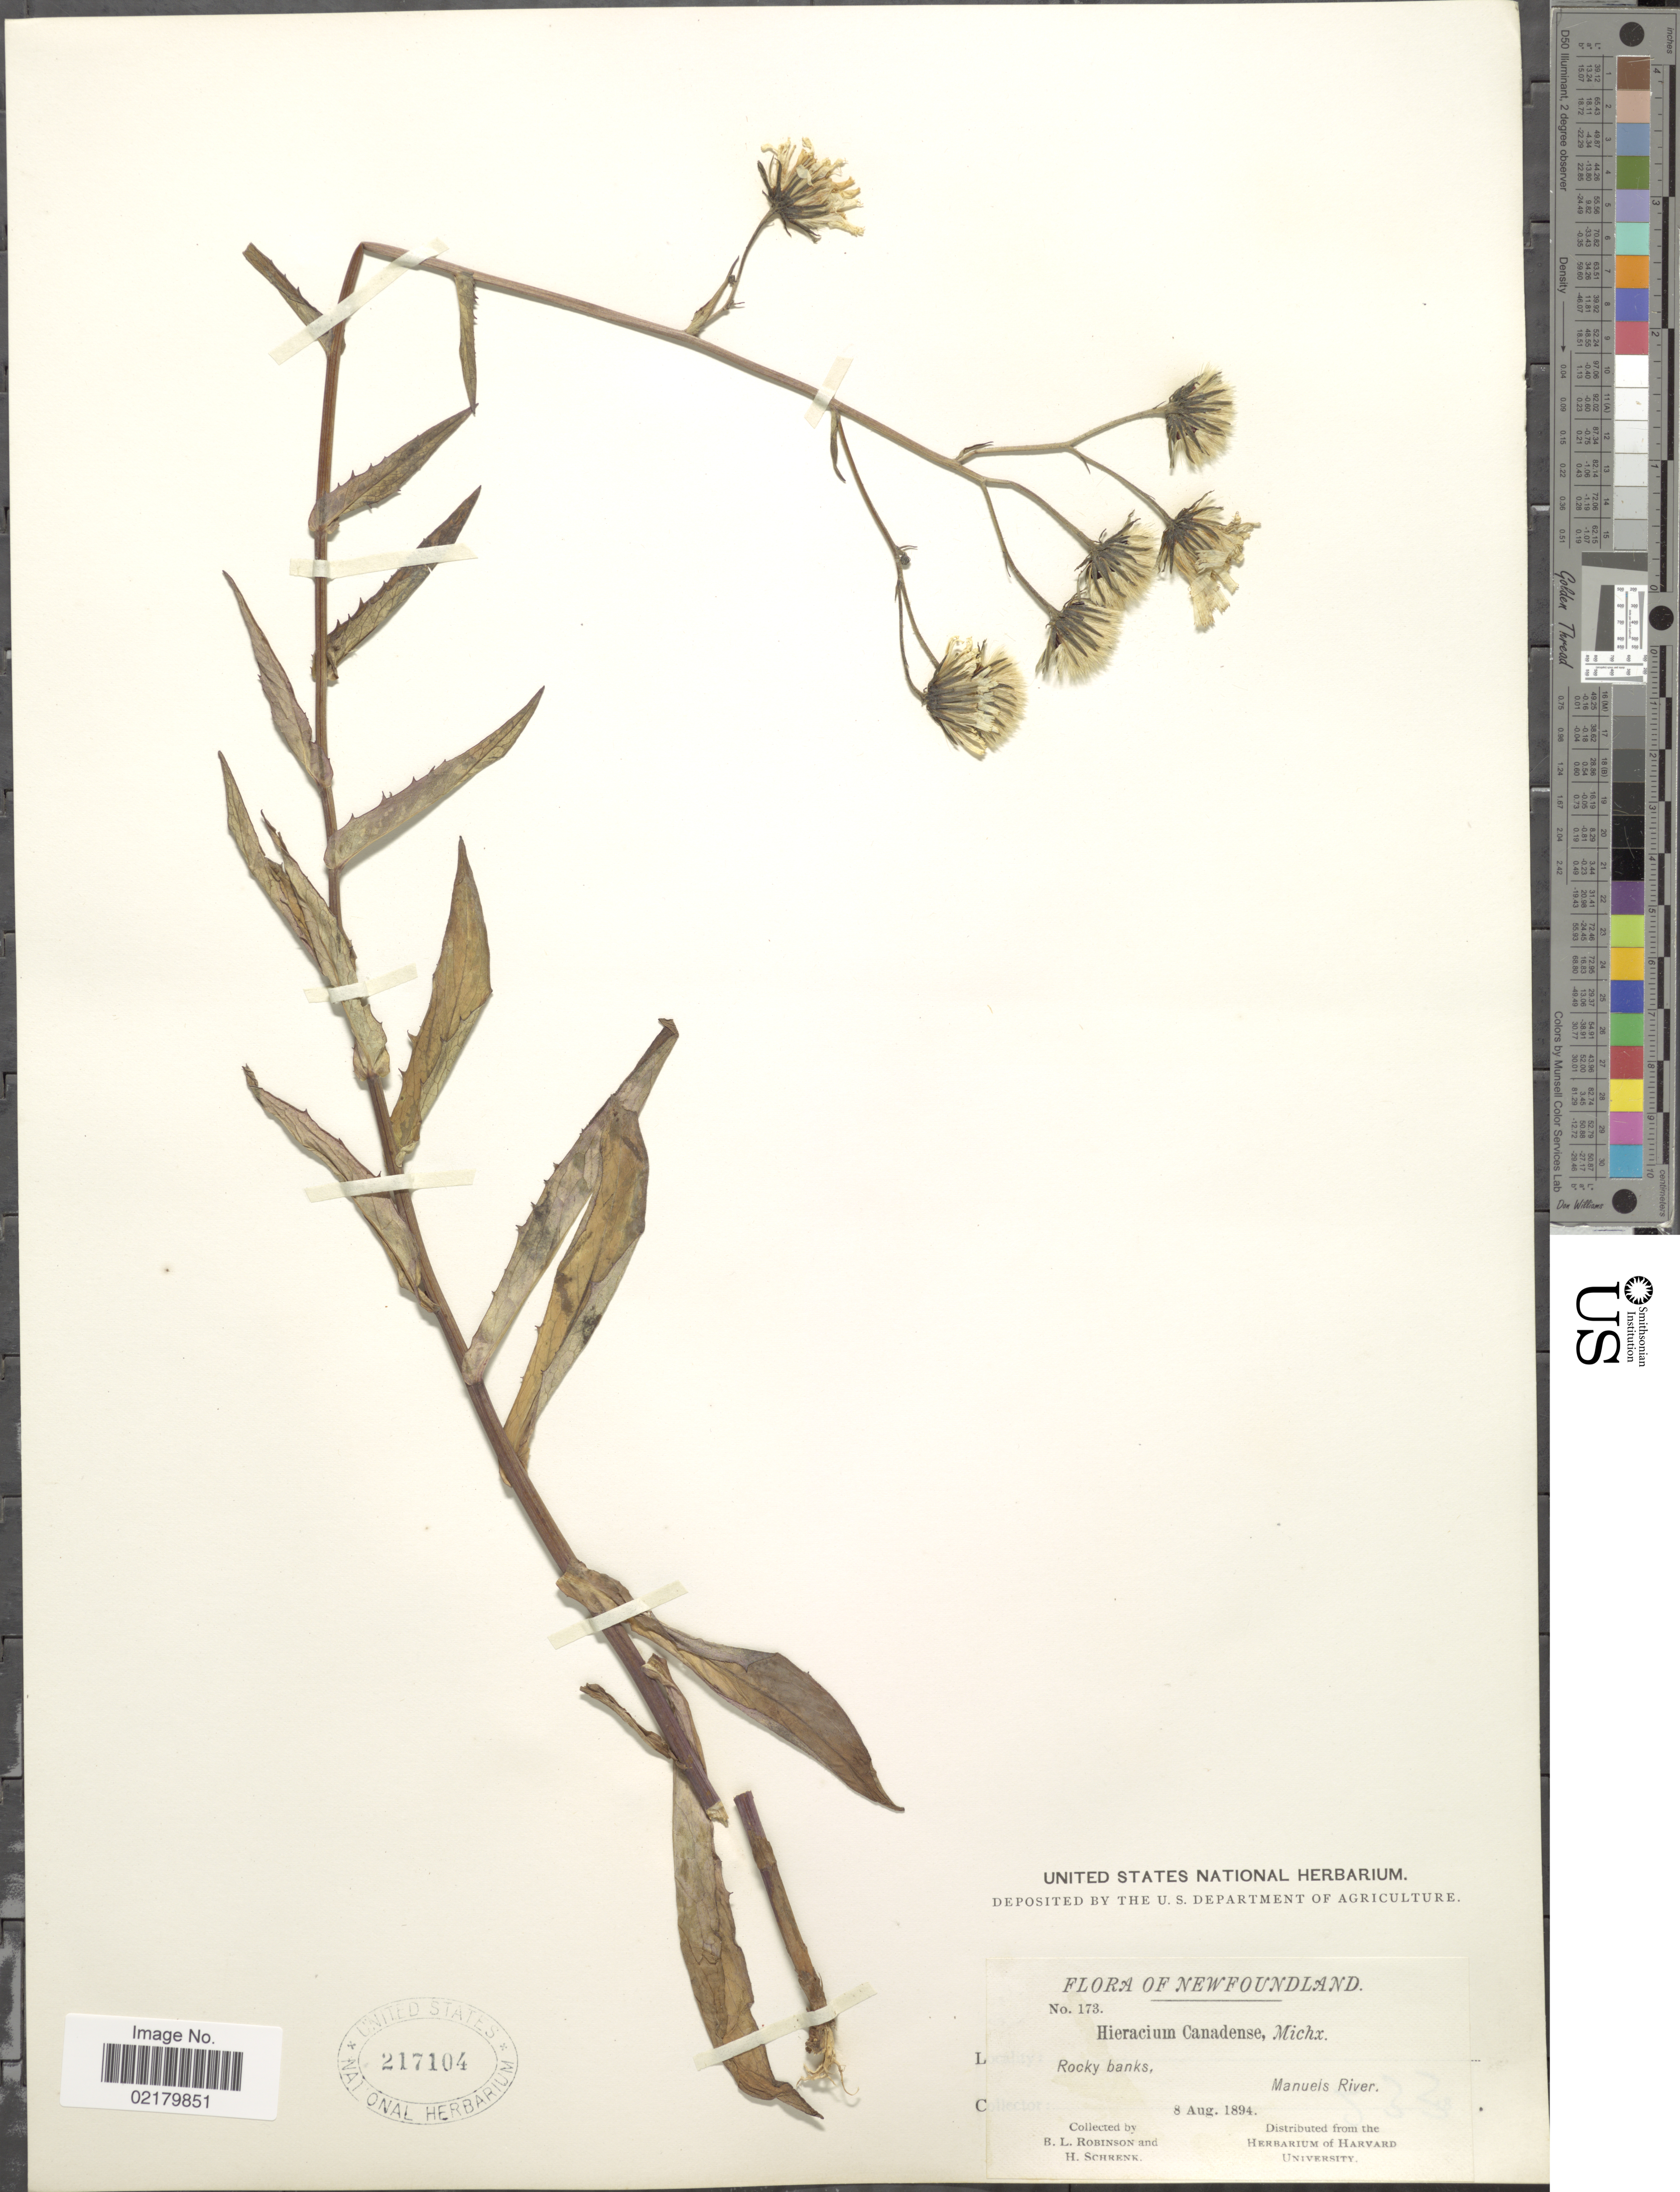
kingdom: Plantae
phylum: Tracheophyta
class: Magnoliopsida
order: Asterales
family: Asteraceae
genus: Hieracium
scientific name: Hieracium canadense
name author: Michx.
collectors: B. L. Robinson & H. v. Schrenk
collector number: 173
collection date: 1894-08-08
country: Canada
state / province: Newfoundland and Labrador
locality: Rocky banks, Manuels River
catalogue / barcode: US 217104